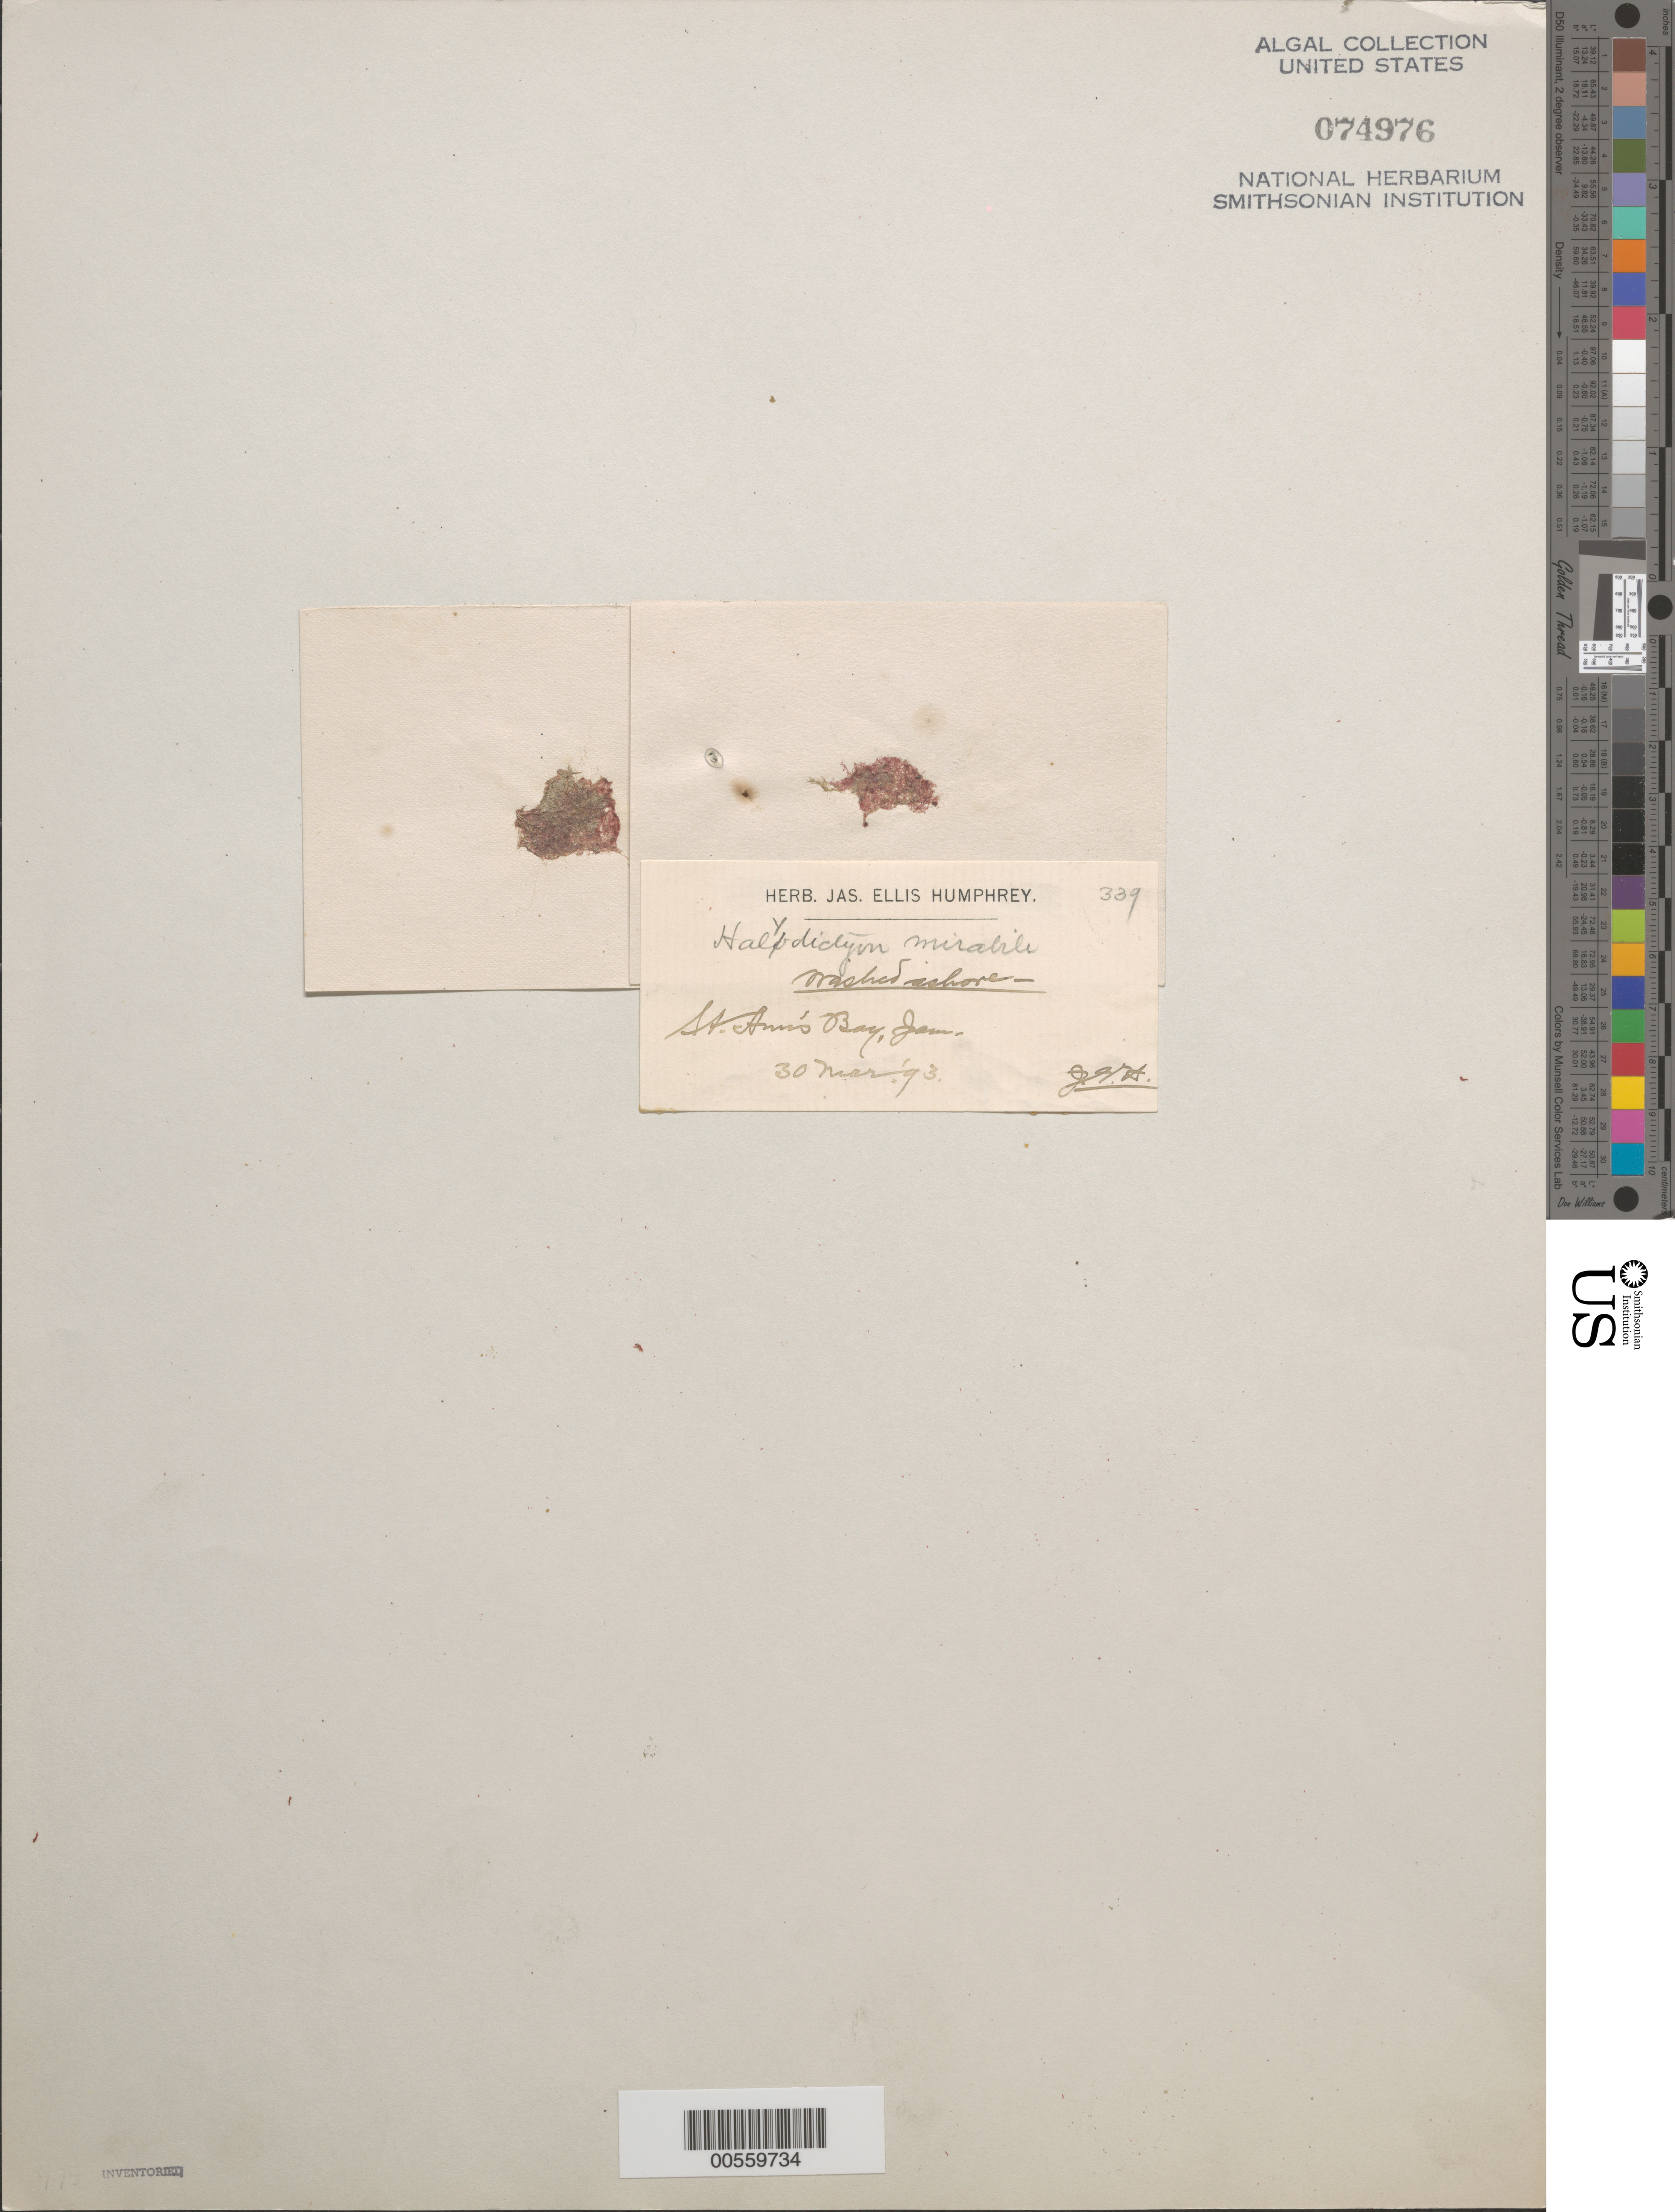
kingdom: Plantae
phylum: Rhodophyta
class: Florideophyceae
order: Ceramiales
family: Dasyaceae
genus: Halydictyon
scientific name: Halydictyon mirabile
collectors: J. Humphrey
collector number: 339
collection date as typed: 30 Mar 1893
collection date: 1893-03-30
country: Jamaica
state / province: Saint Ann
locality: St. Ann's Bay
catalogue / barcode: US 74976